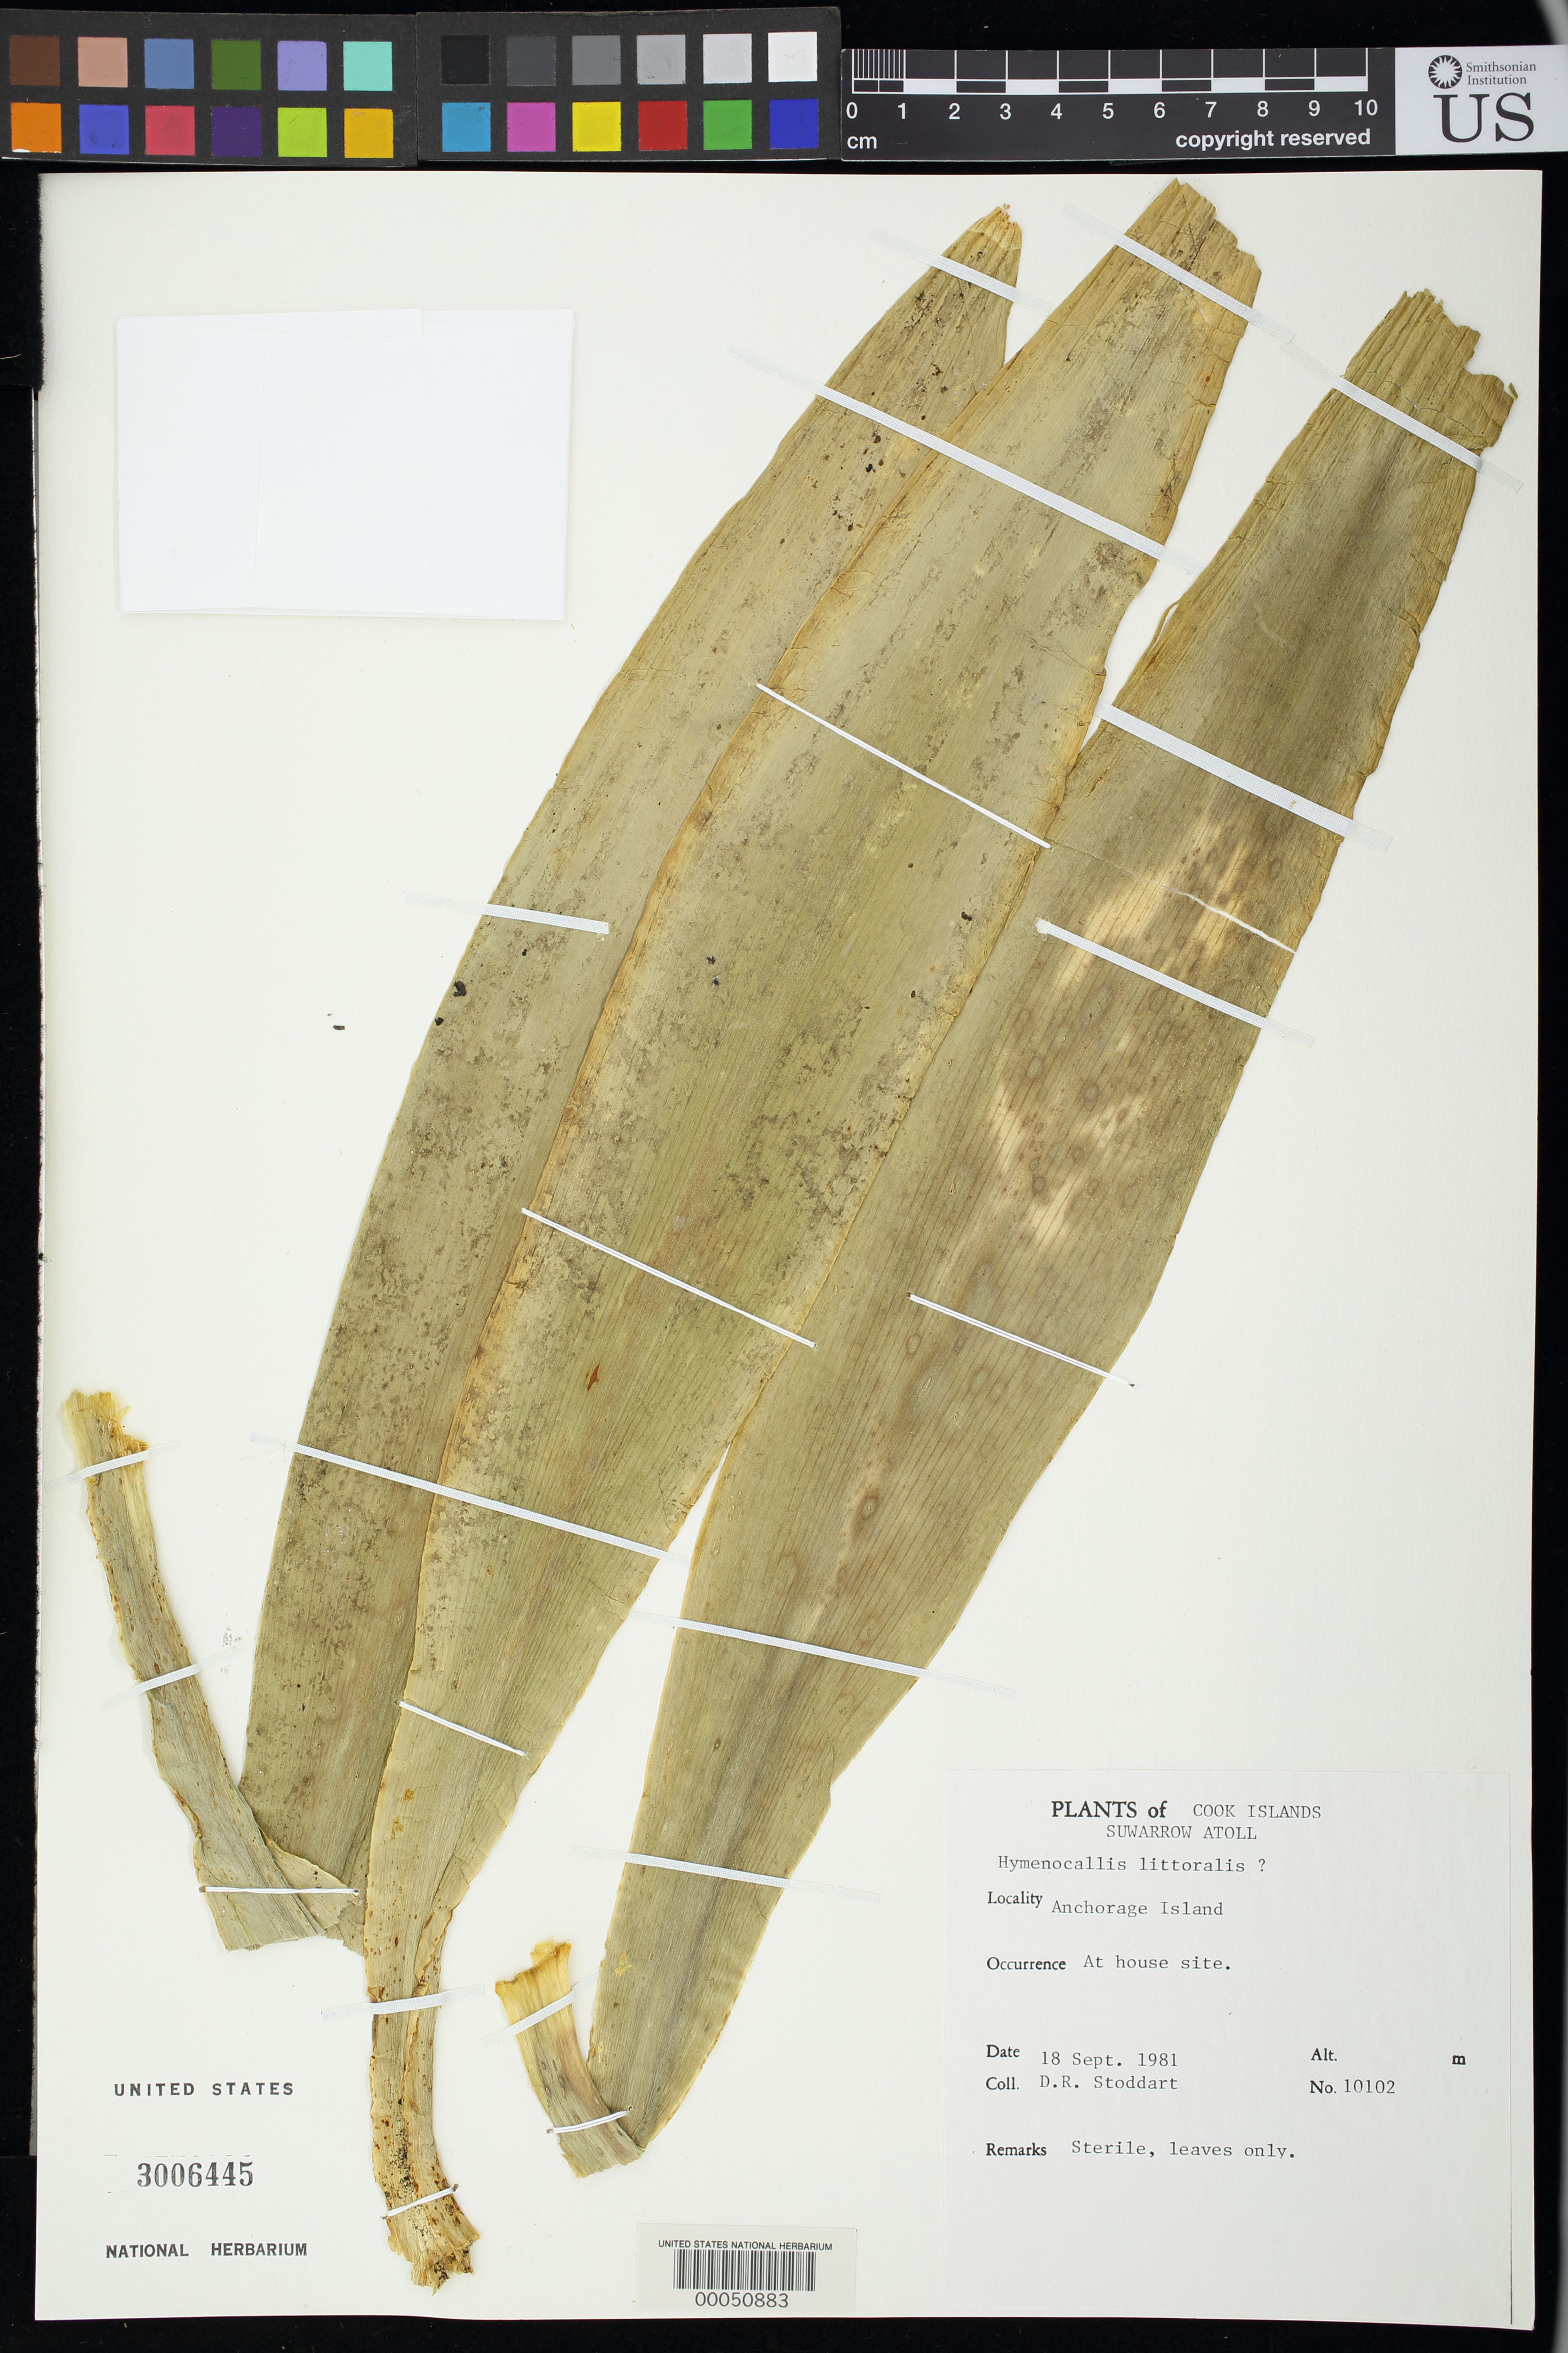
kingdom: Plantae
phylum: Tracheophyta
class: Liliopsida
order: Asparagales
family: Amaryllidaceae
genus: Hymenocallis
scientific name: Hymenocallis littoralis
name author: (Jacq.) Salisb.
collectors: D. R. Stoddart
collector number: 10102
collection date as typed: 18 Sep 1981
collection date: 1981-09-18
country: Cook Islands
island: Suwarrow Atoll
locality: Anchorage Island [Northern Cook Is.]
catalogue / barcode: US 3006445